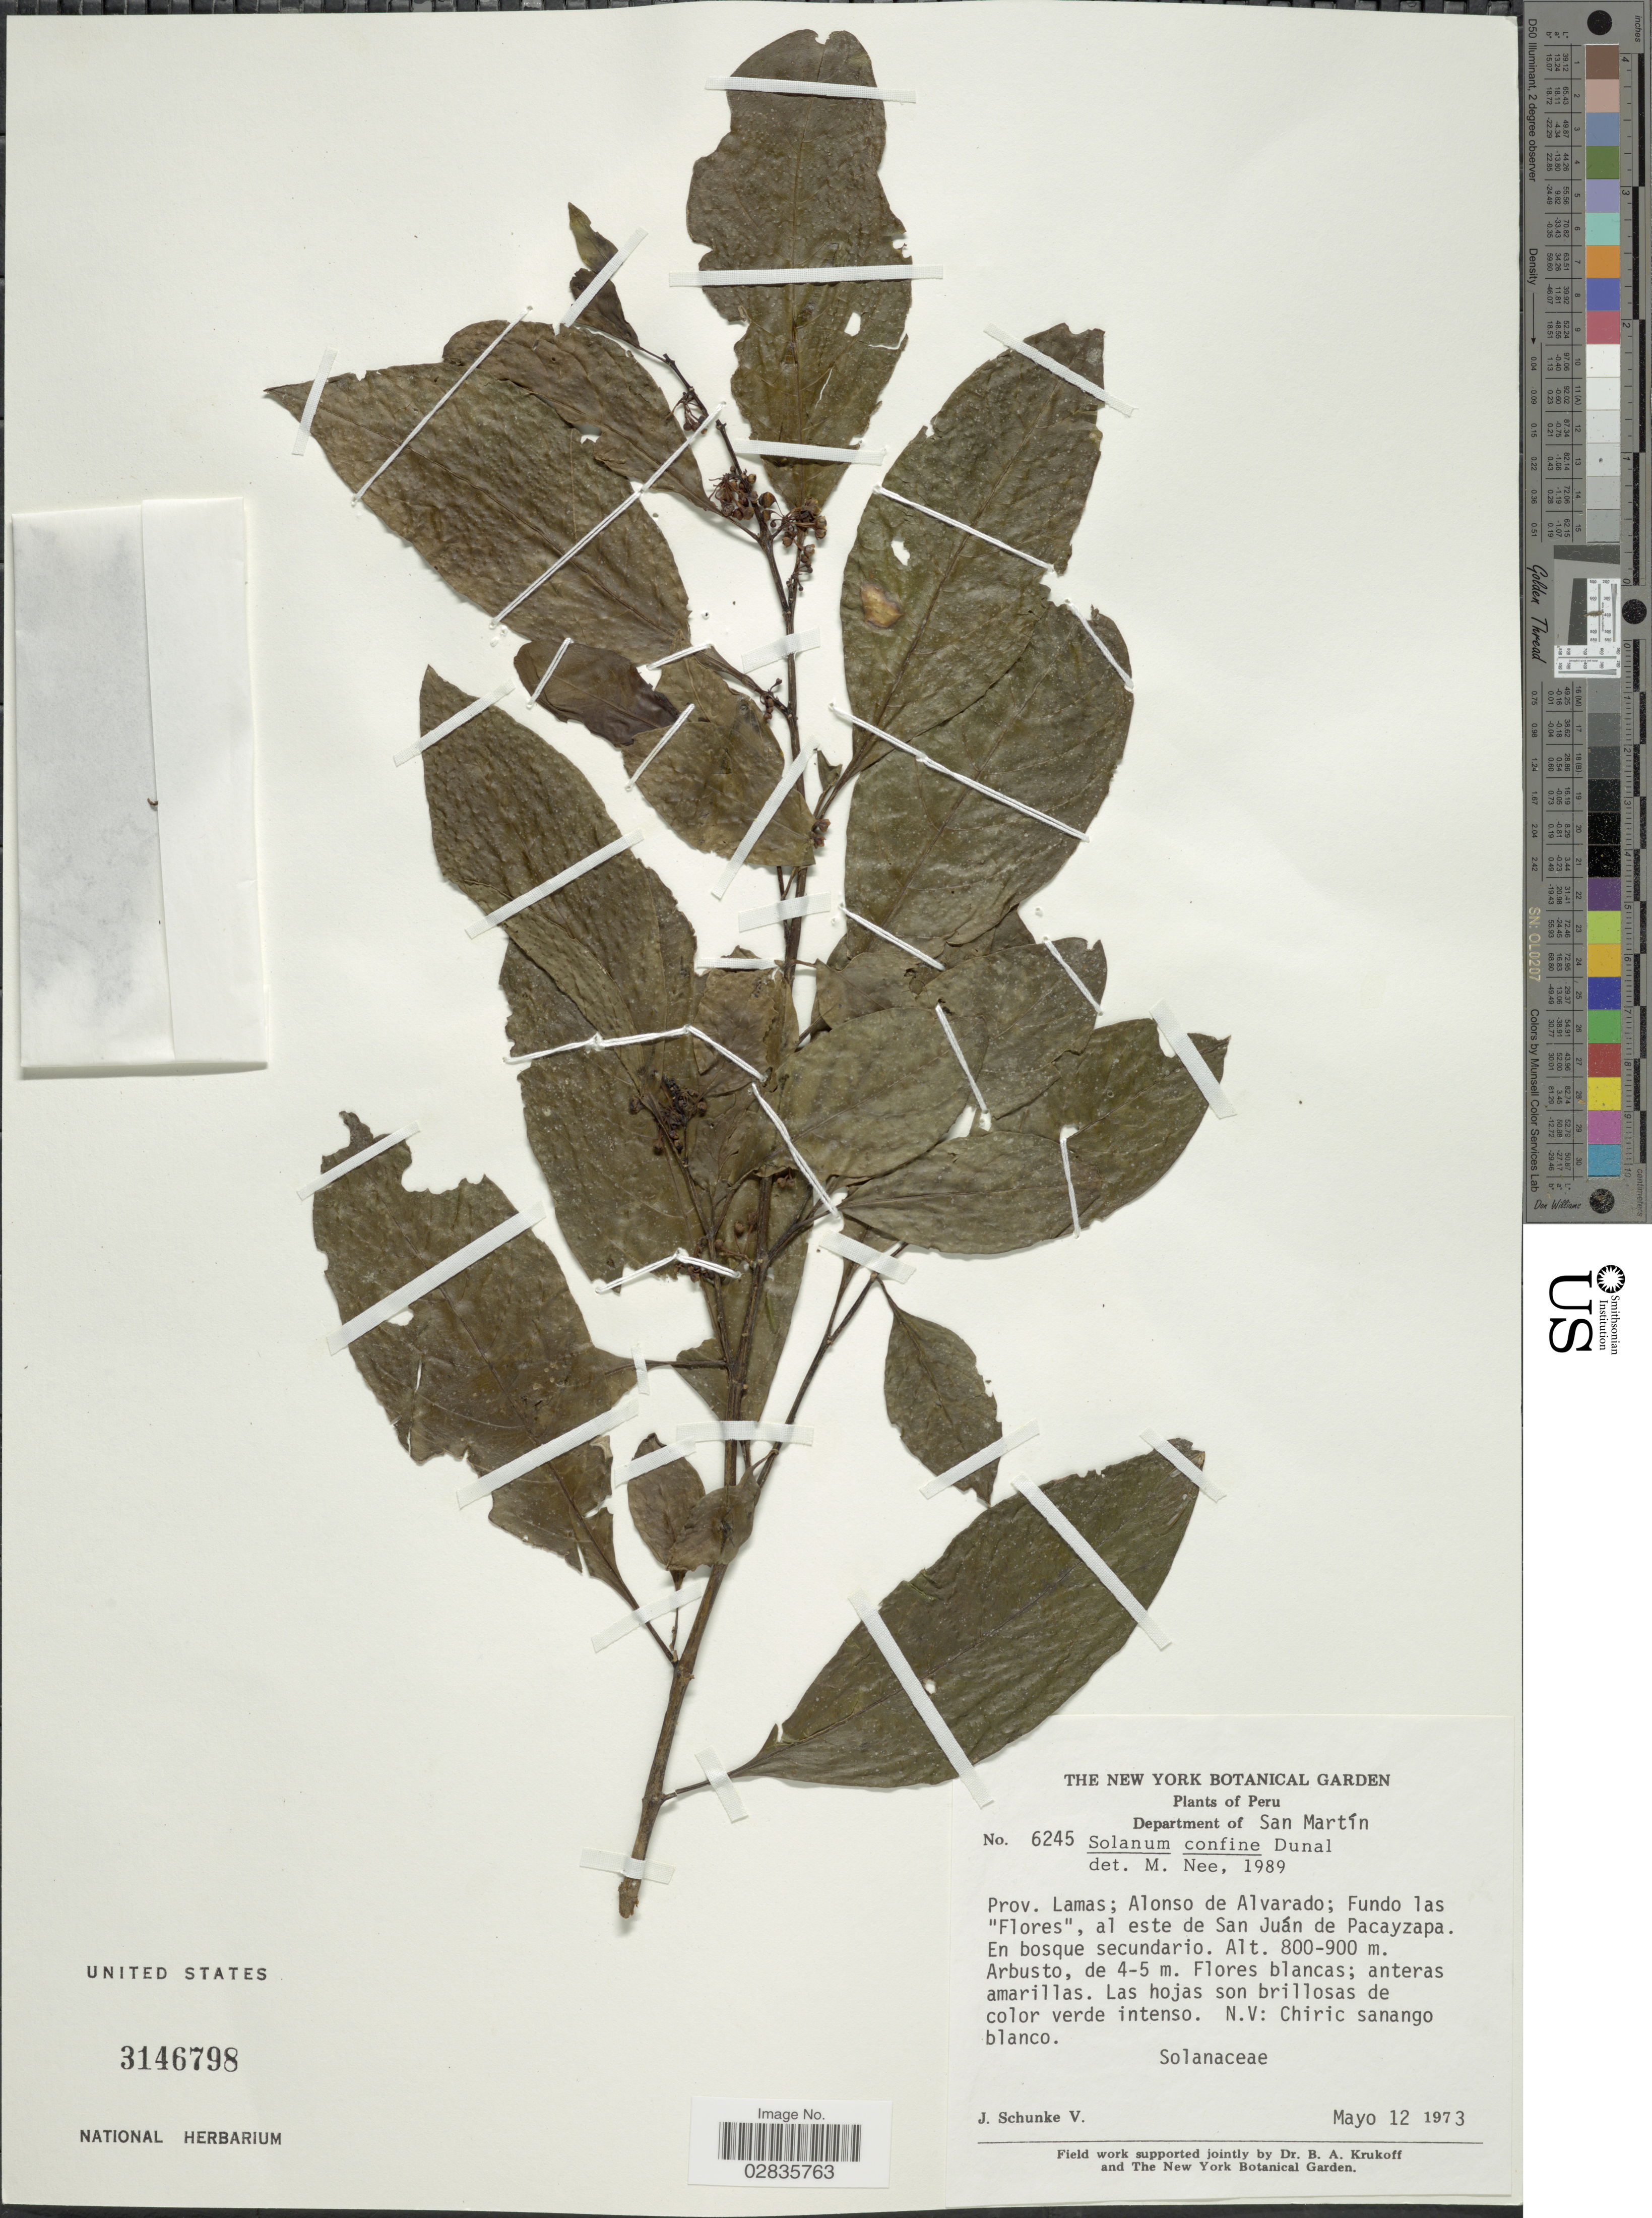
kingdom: Plantae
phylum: Tracheophyta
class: Magnoliopsida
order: Solanales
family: Solanaceae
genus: Solanum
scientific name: Solanum confine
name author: Dunal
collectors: J. Schunke Vigo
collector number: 6245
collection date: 1973-05-12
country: Peru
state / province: San Martín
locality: Department of San Martín, Prov. Lamas; Alonso de Alvarado; Fundo las "Flores", al este de San Juán de Pacayzapa.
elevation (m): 800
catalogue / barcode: US 3146798